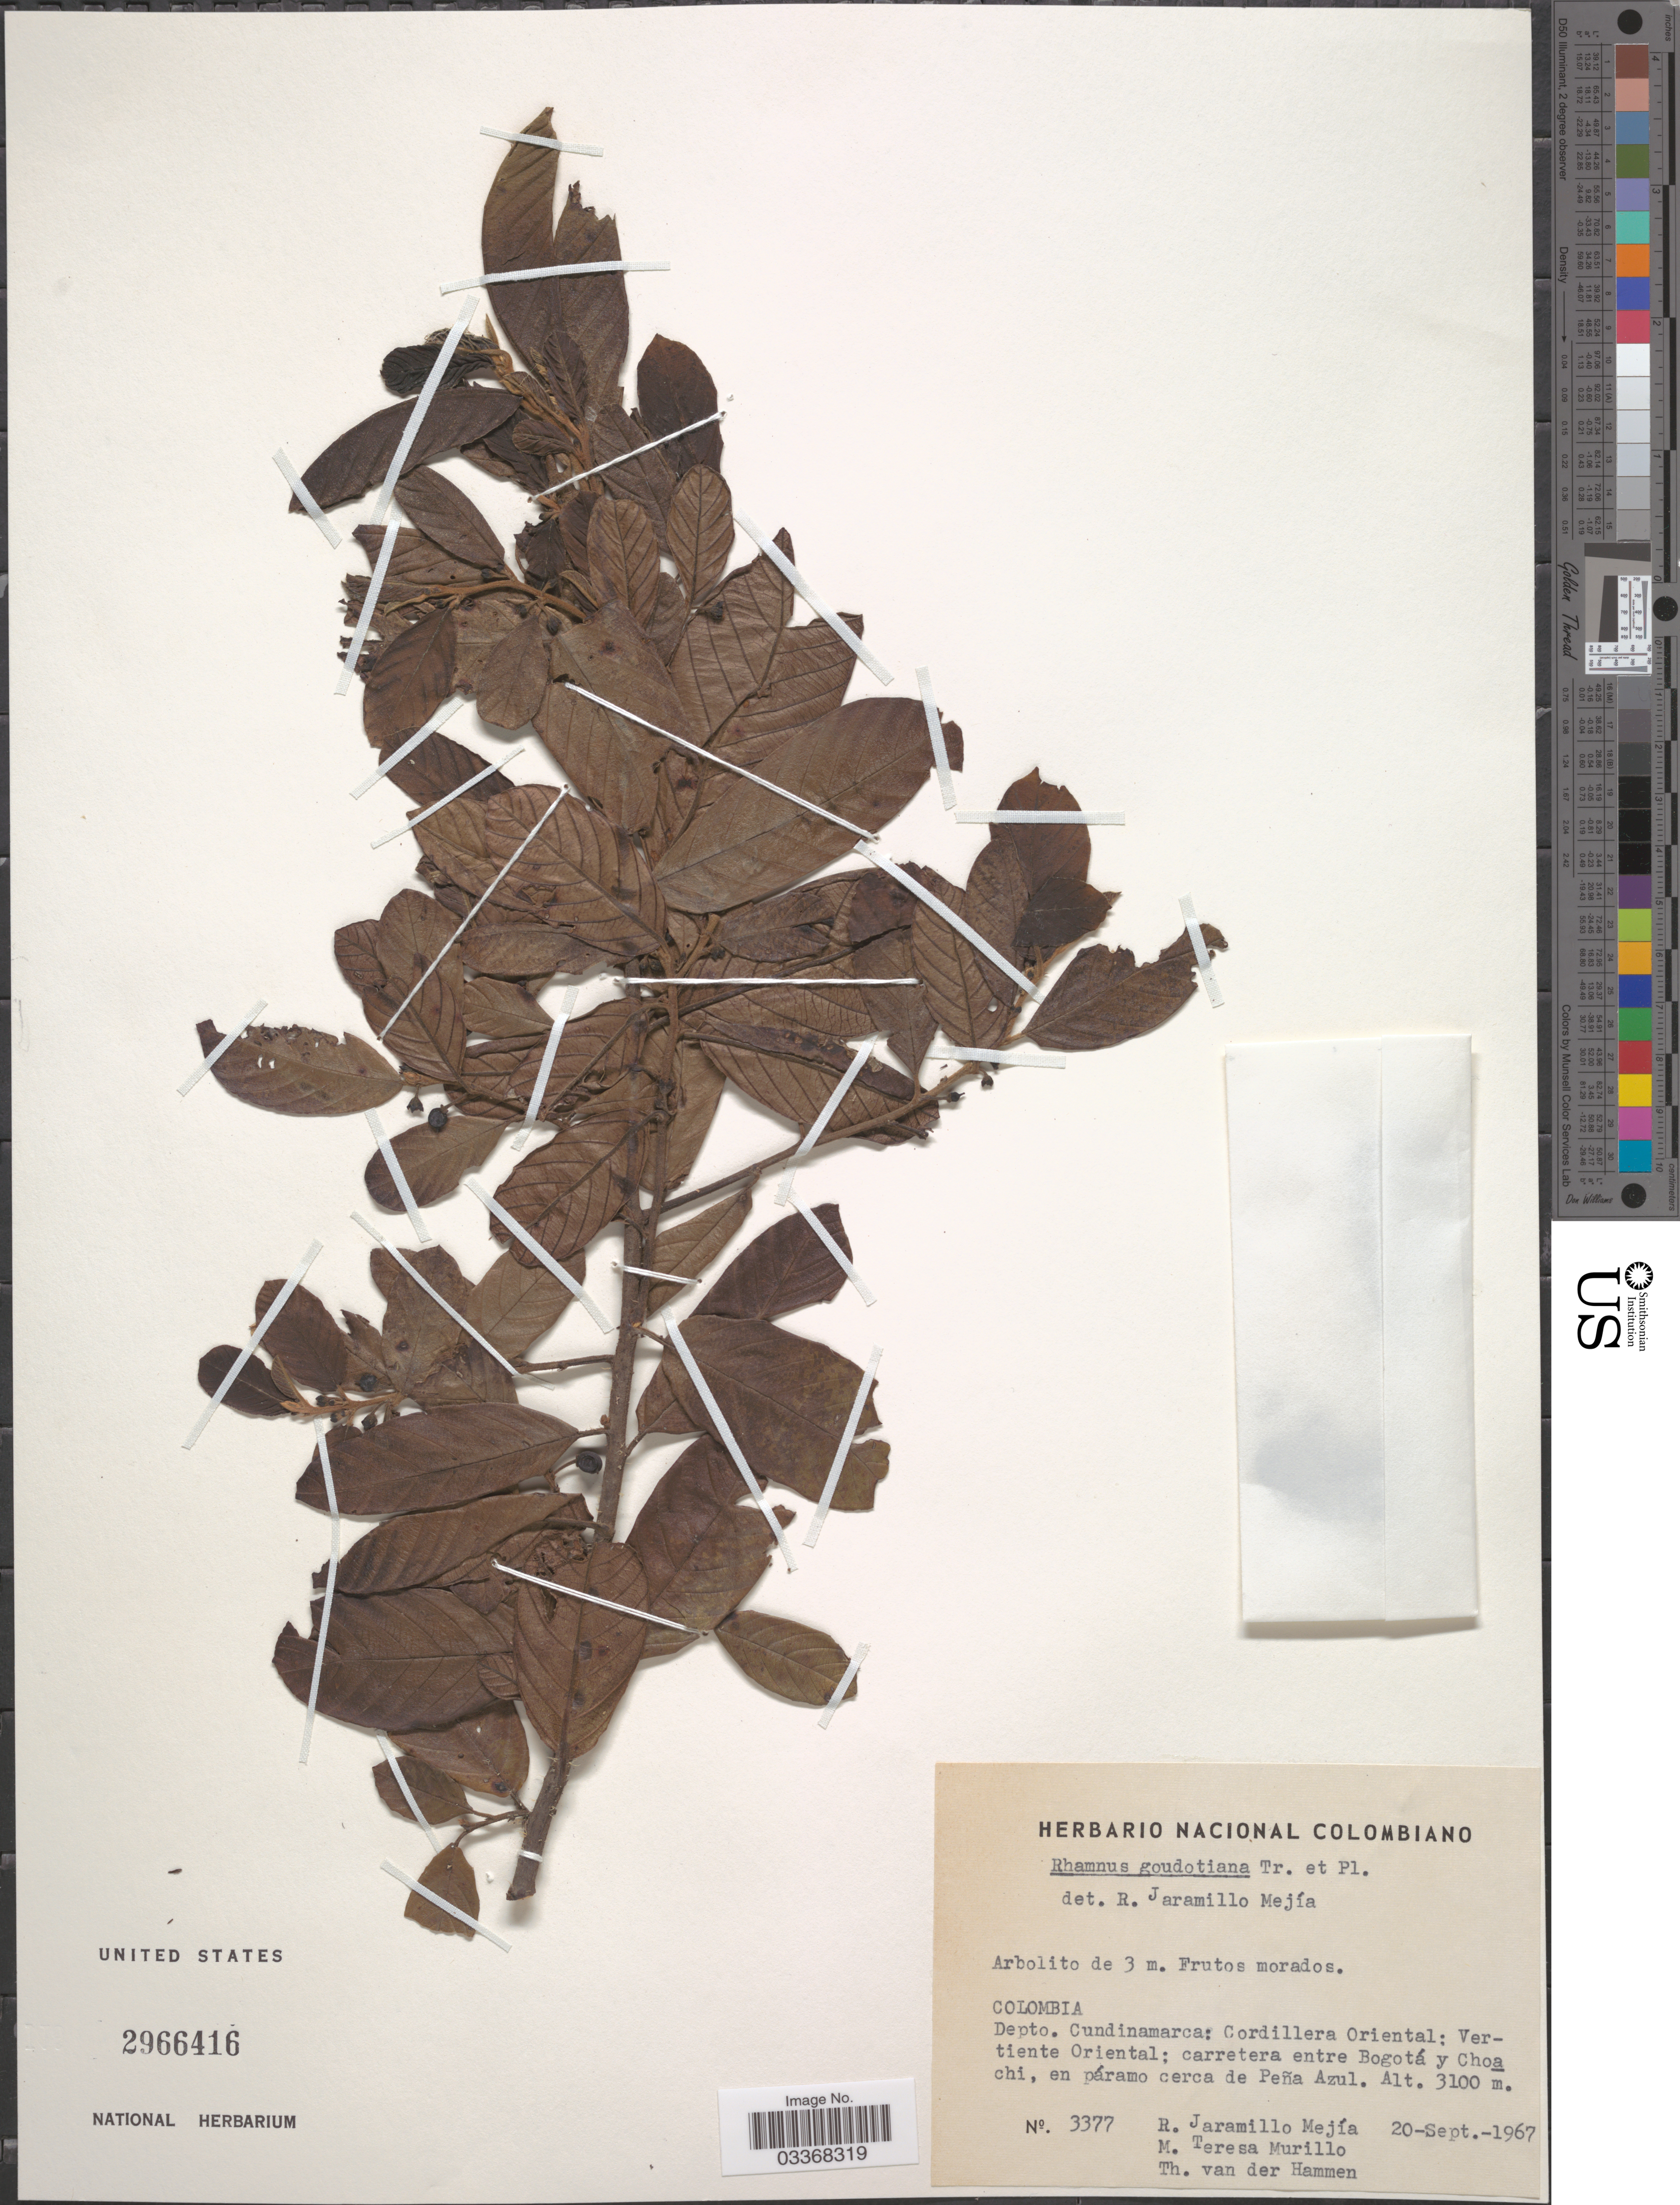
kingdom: Plantae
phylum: Tracheophyta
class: Magnoliopsida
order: Rosales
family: Rhamnaceae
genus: Frangula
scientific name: Frangula goudotiana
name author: (Triana & Planch.) Grubov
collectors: R. Jaramillo M., M. Teresa Murillo & T. Van der Hammen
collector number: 3377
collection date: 1967-09-20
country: Colombia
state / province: Cundinamarca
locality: Depto. Cundinamarca: Cordillera Oriental: Vertiente Oriental; carretera entre Bogotá y Choachi, en páramo cerca de Peña Azul.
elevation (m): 3100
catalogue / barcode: US 2966416